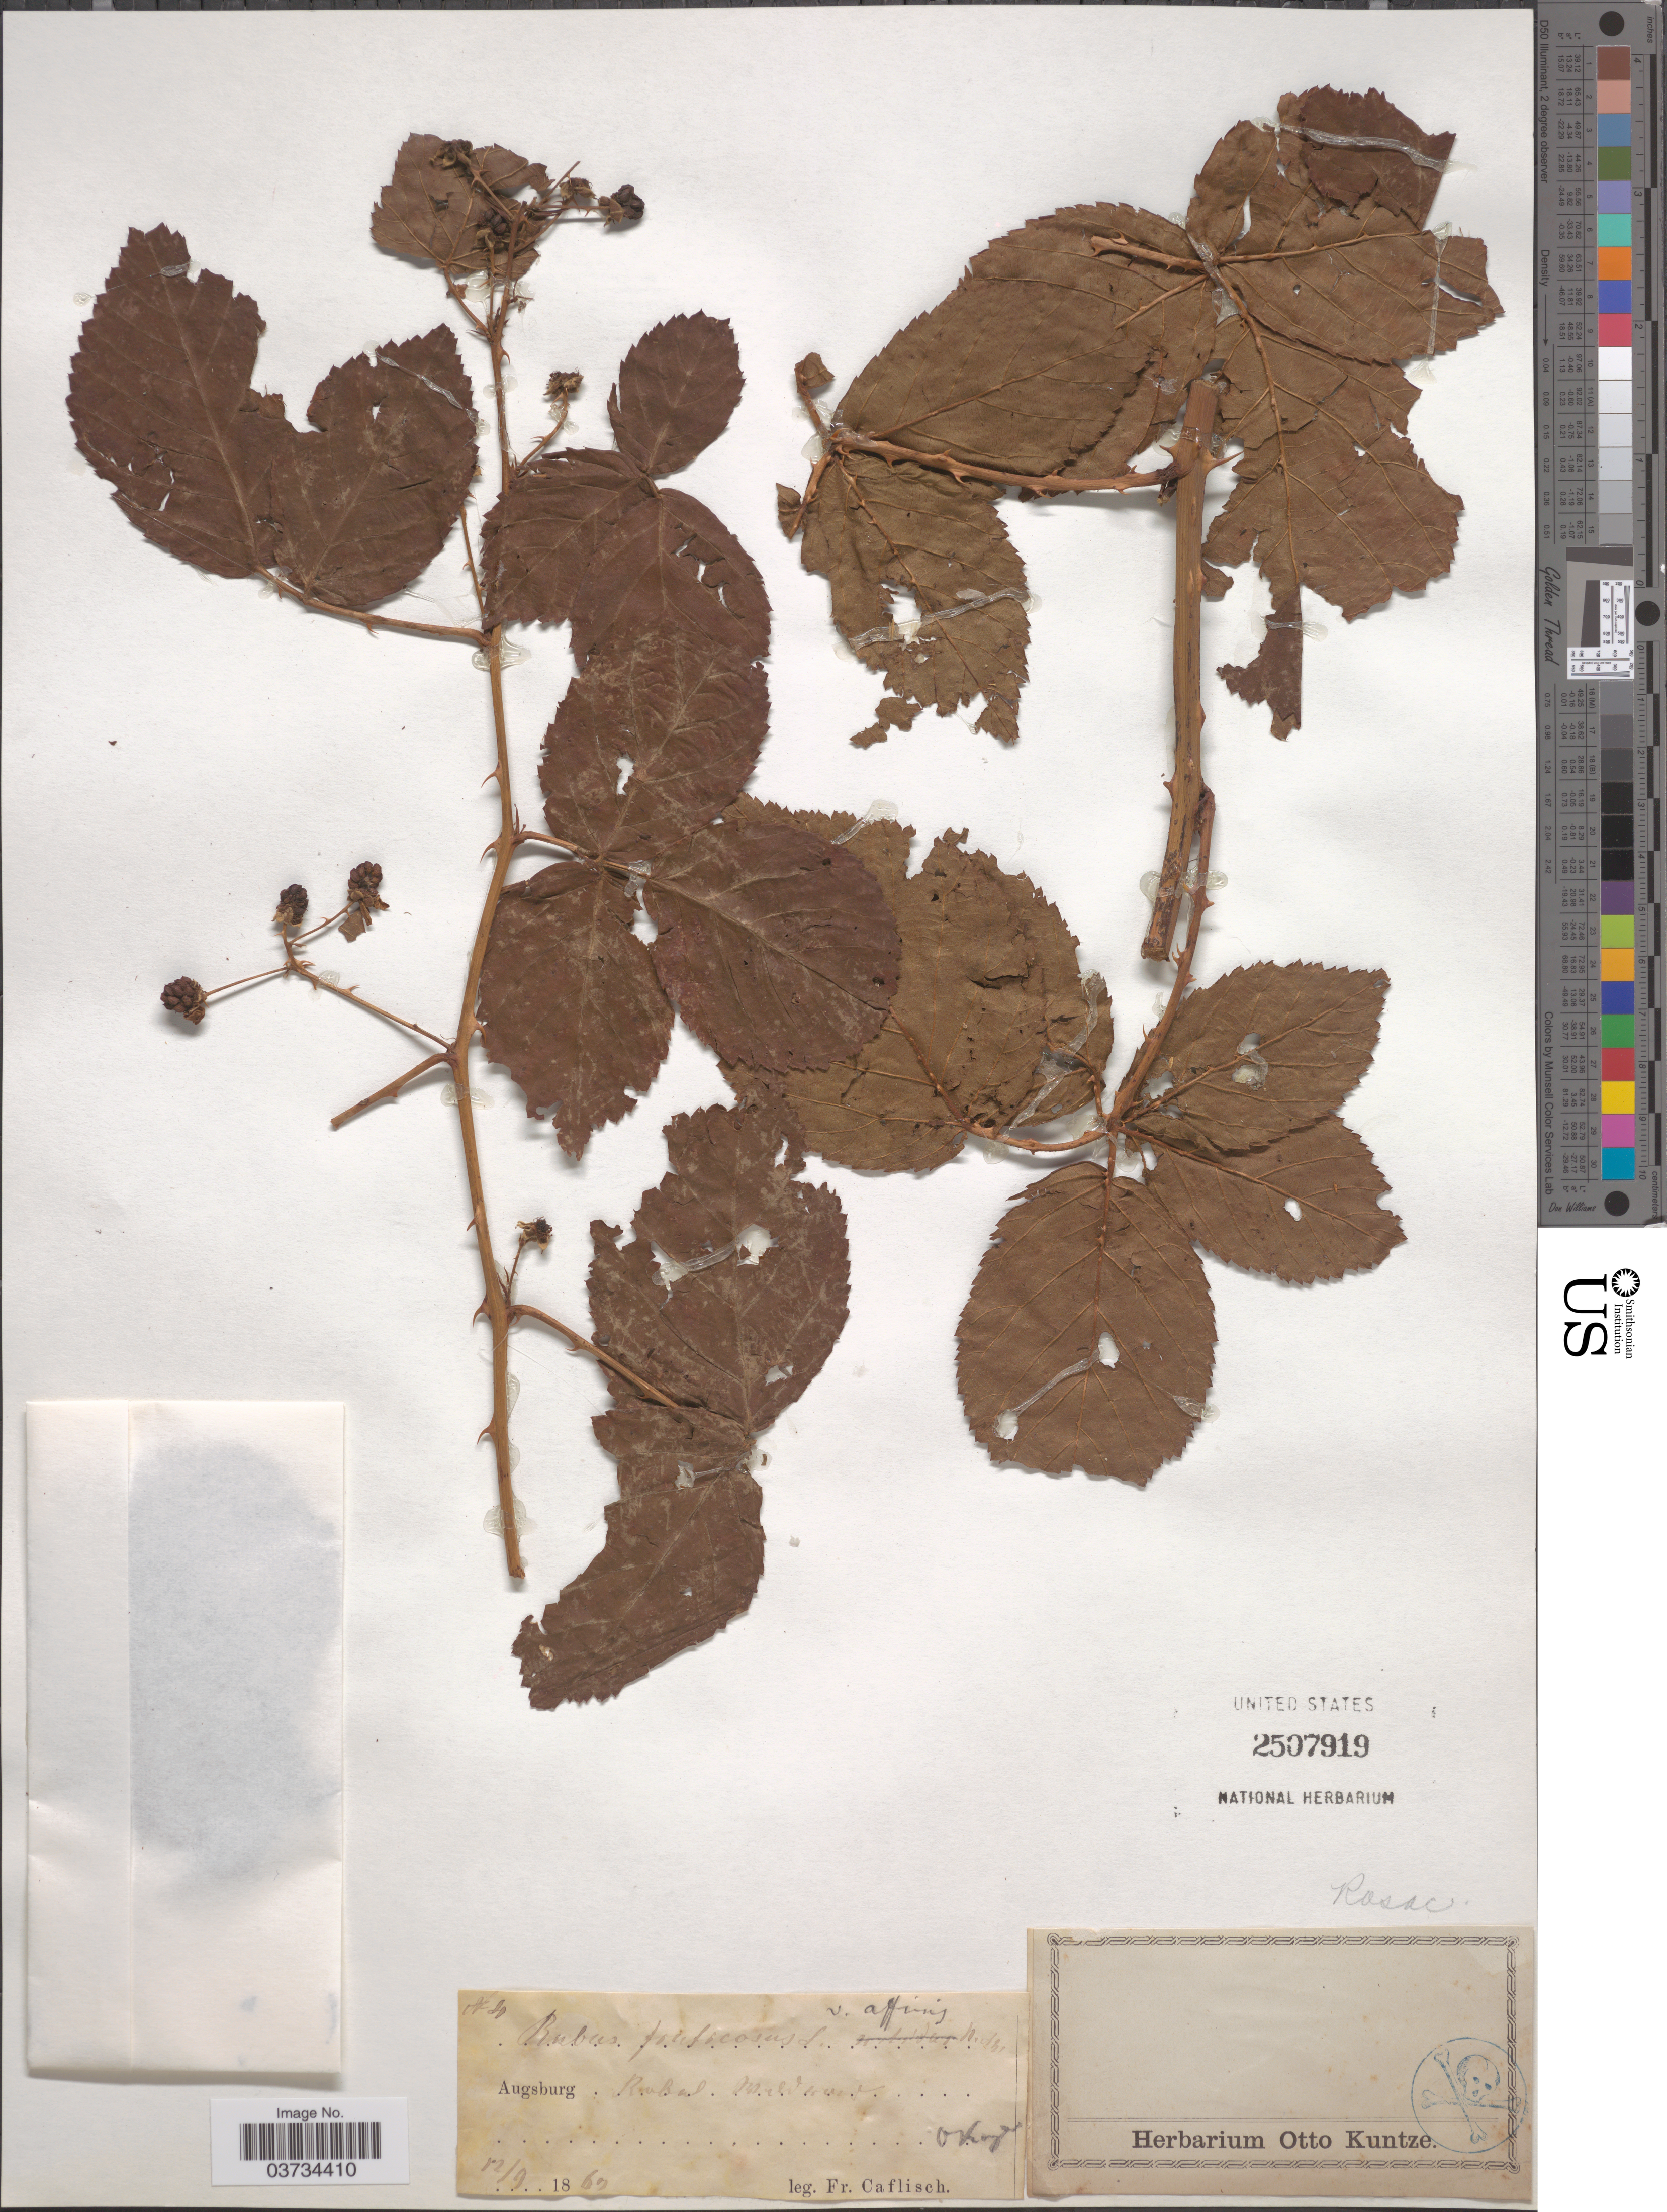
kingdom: Plantae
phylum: Tracheophyta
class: Magnoliopsida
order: Rosales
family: Rosaceae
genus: Rubus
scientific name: Rubus fruticosus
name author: L.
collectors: J. F. Caflisch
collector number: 4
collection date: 1863-09-12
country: Germany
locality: Augsburg Rubal[interpreted] [illegible text].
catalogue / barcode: US 2507919